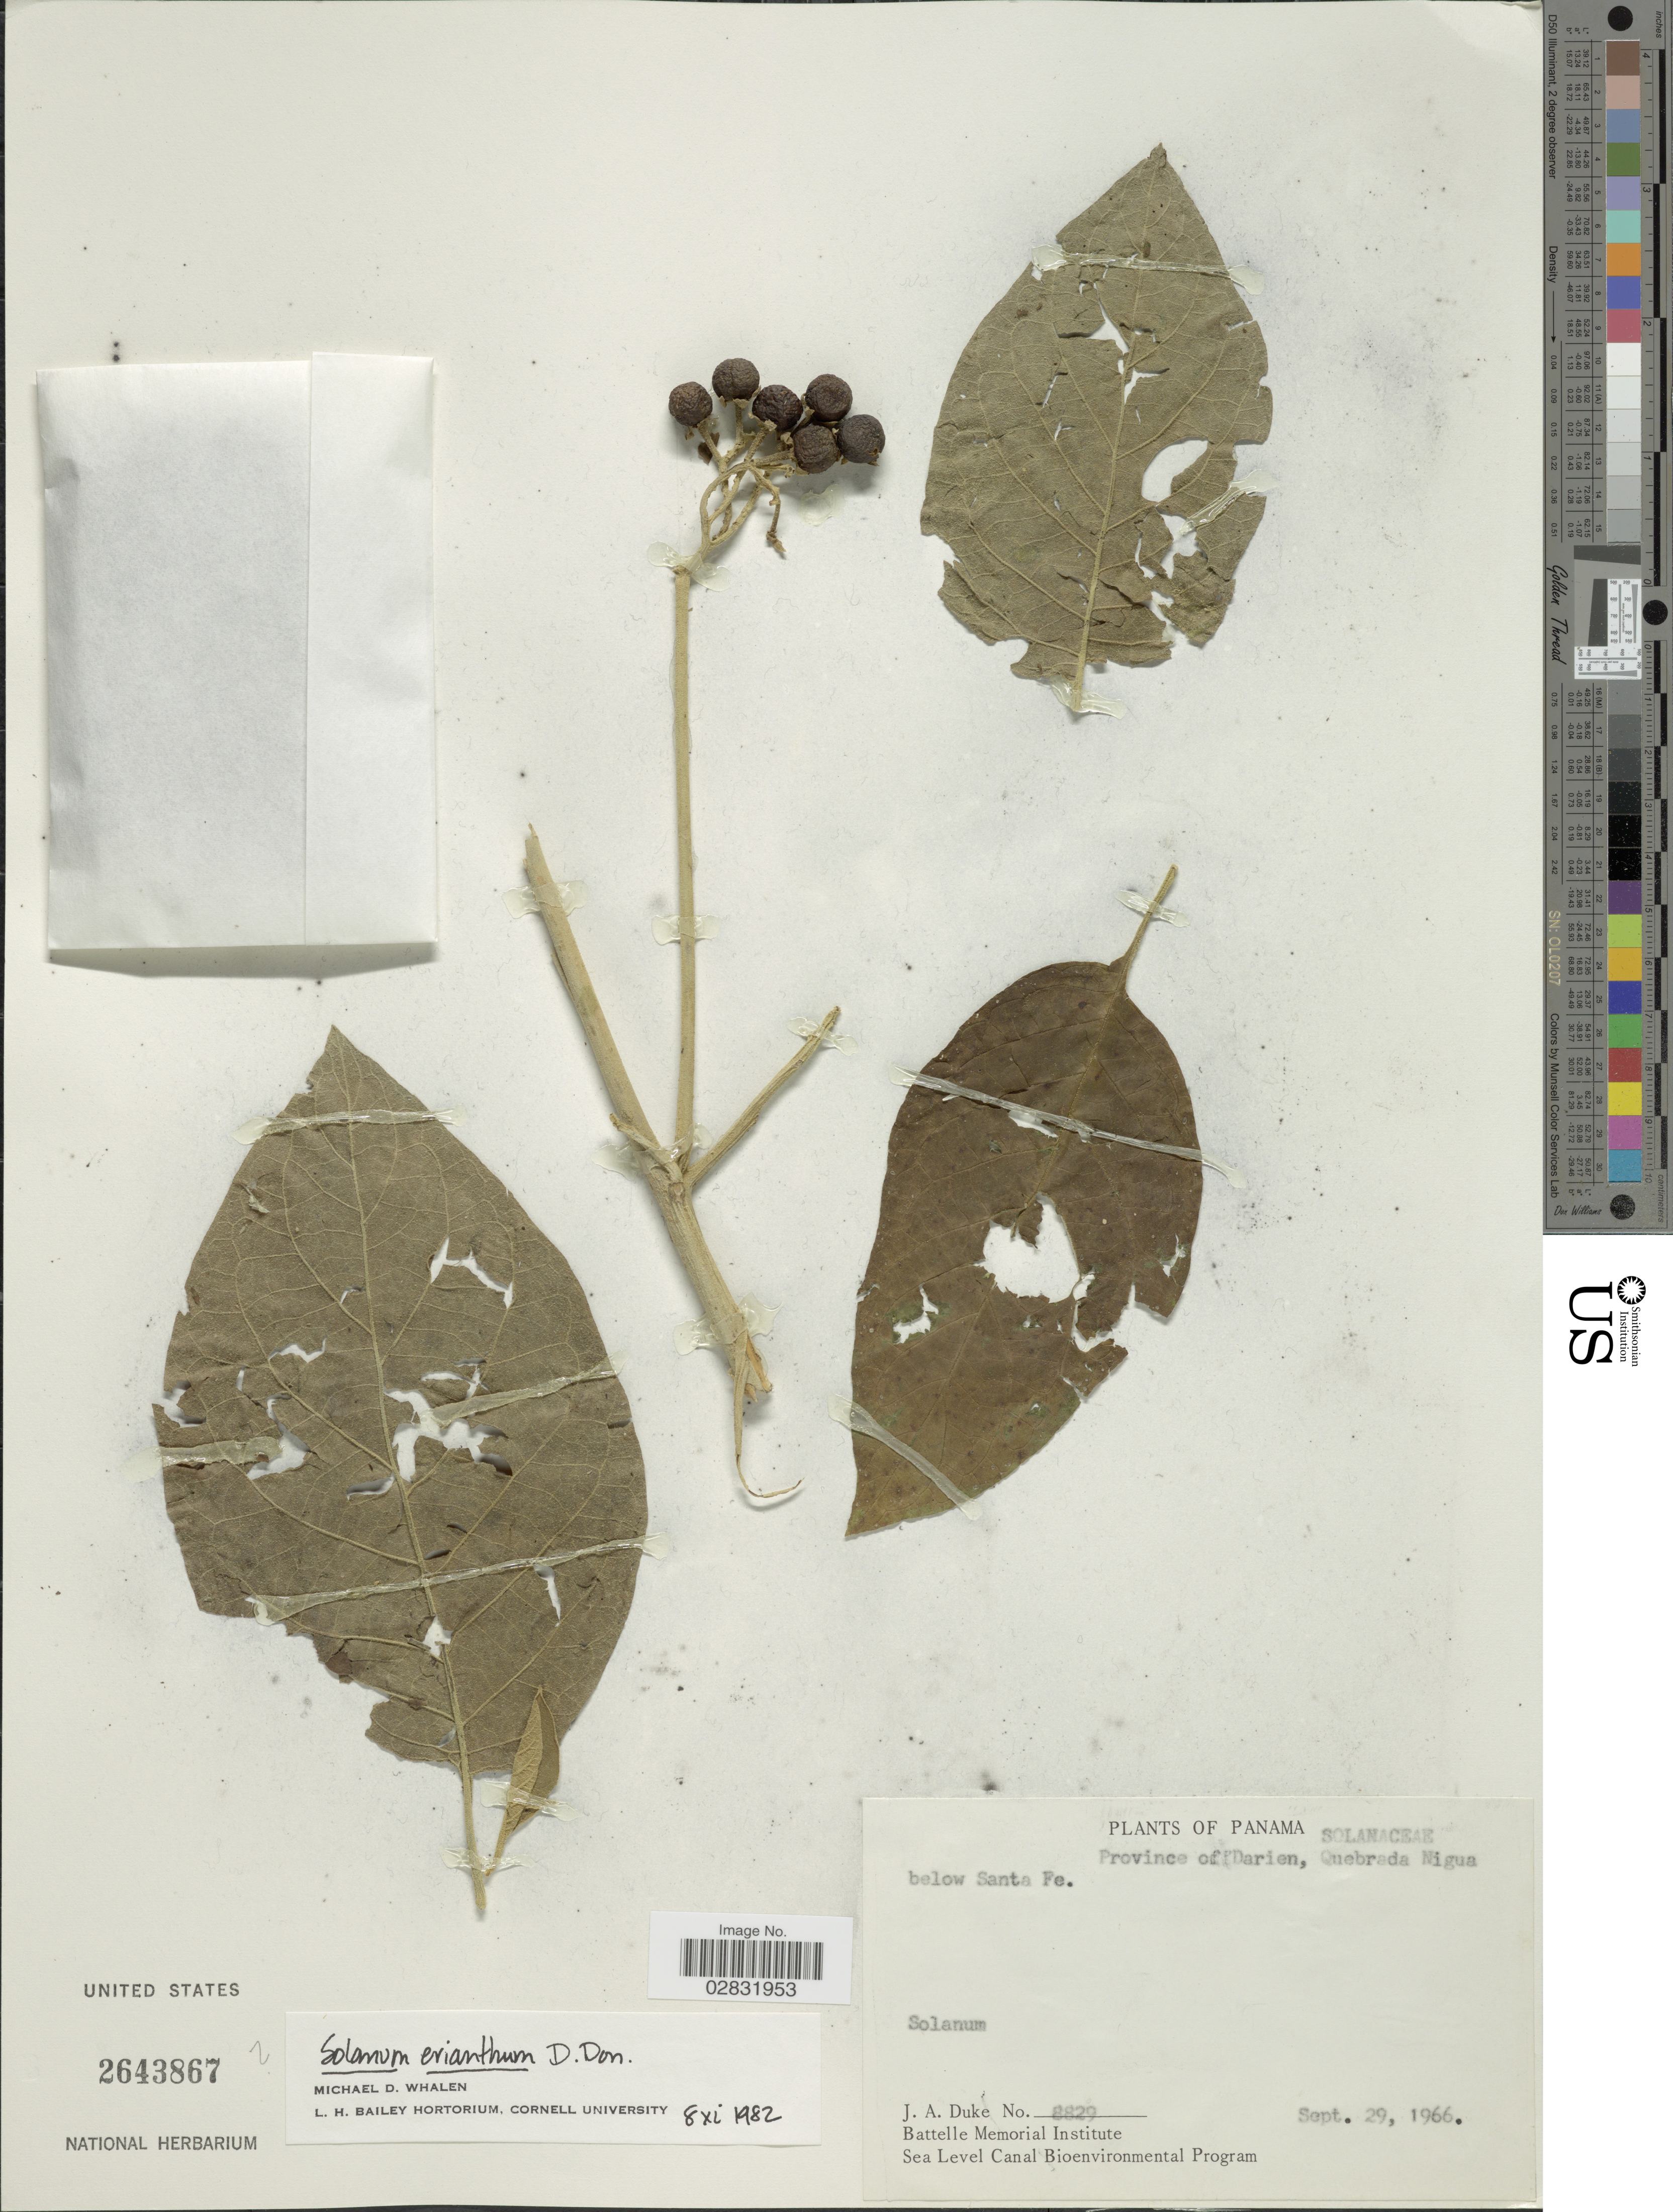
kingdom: Plantae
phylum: Tracheophyta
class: Magnoliopsida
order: Solanales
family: Solanaceae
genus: Solanum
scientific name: Solanum erianthum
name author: D. Don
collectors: J. A. Duke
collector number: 8829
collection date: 1966-09-29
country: Panama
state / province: Darién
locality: Province of Darien, Quebrada Nigua below Santa Fe.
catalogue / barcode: US 2643867